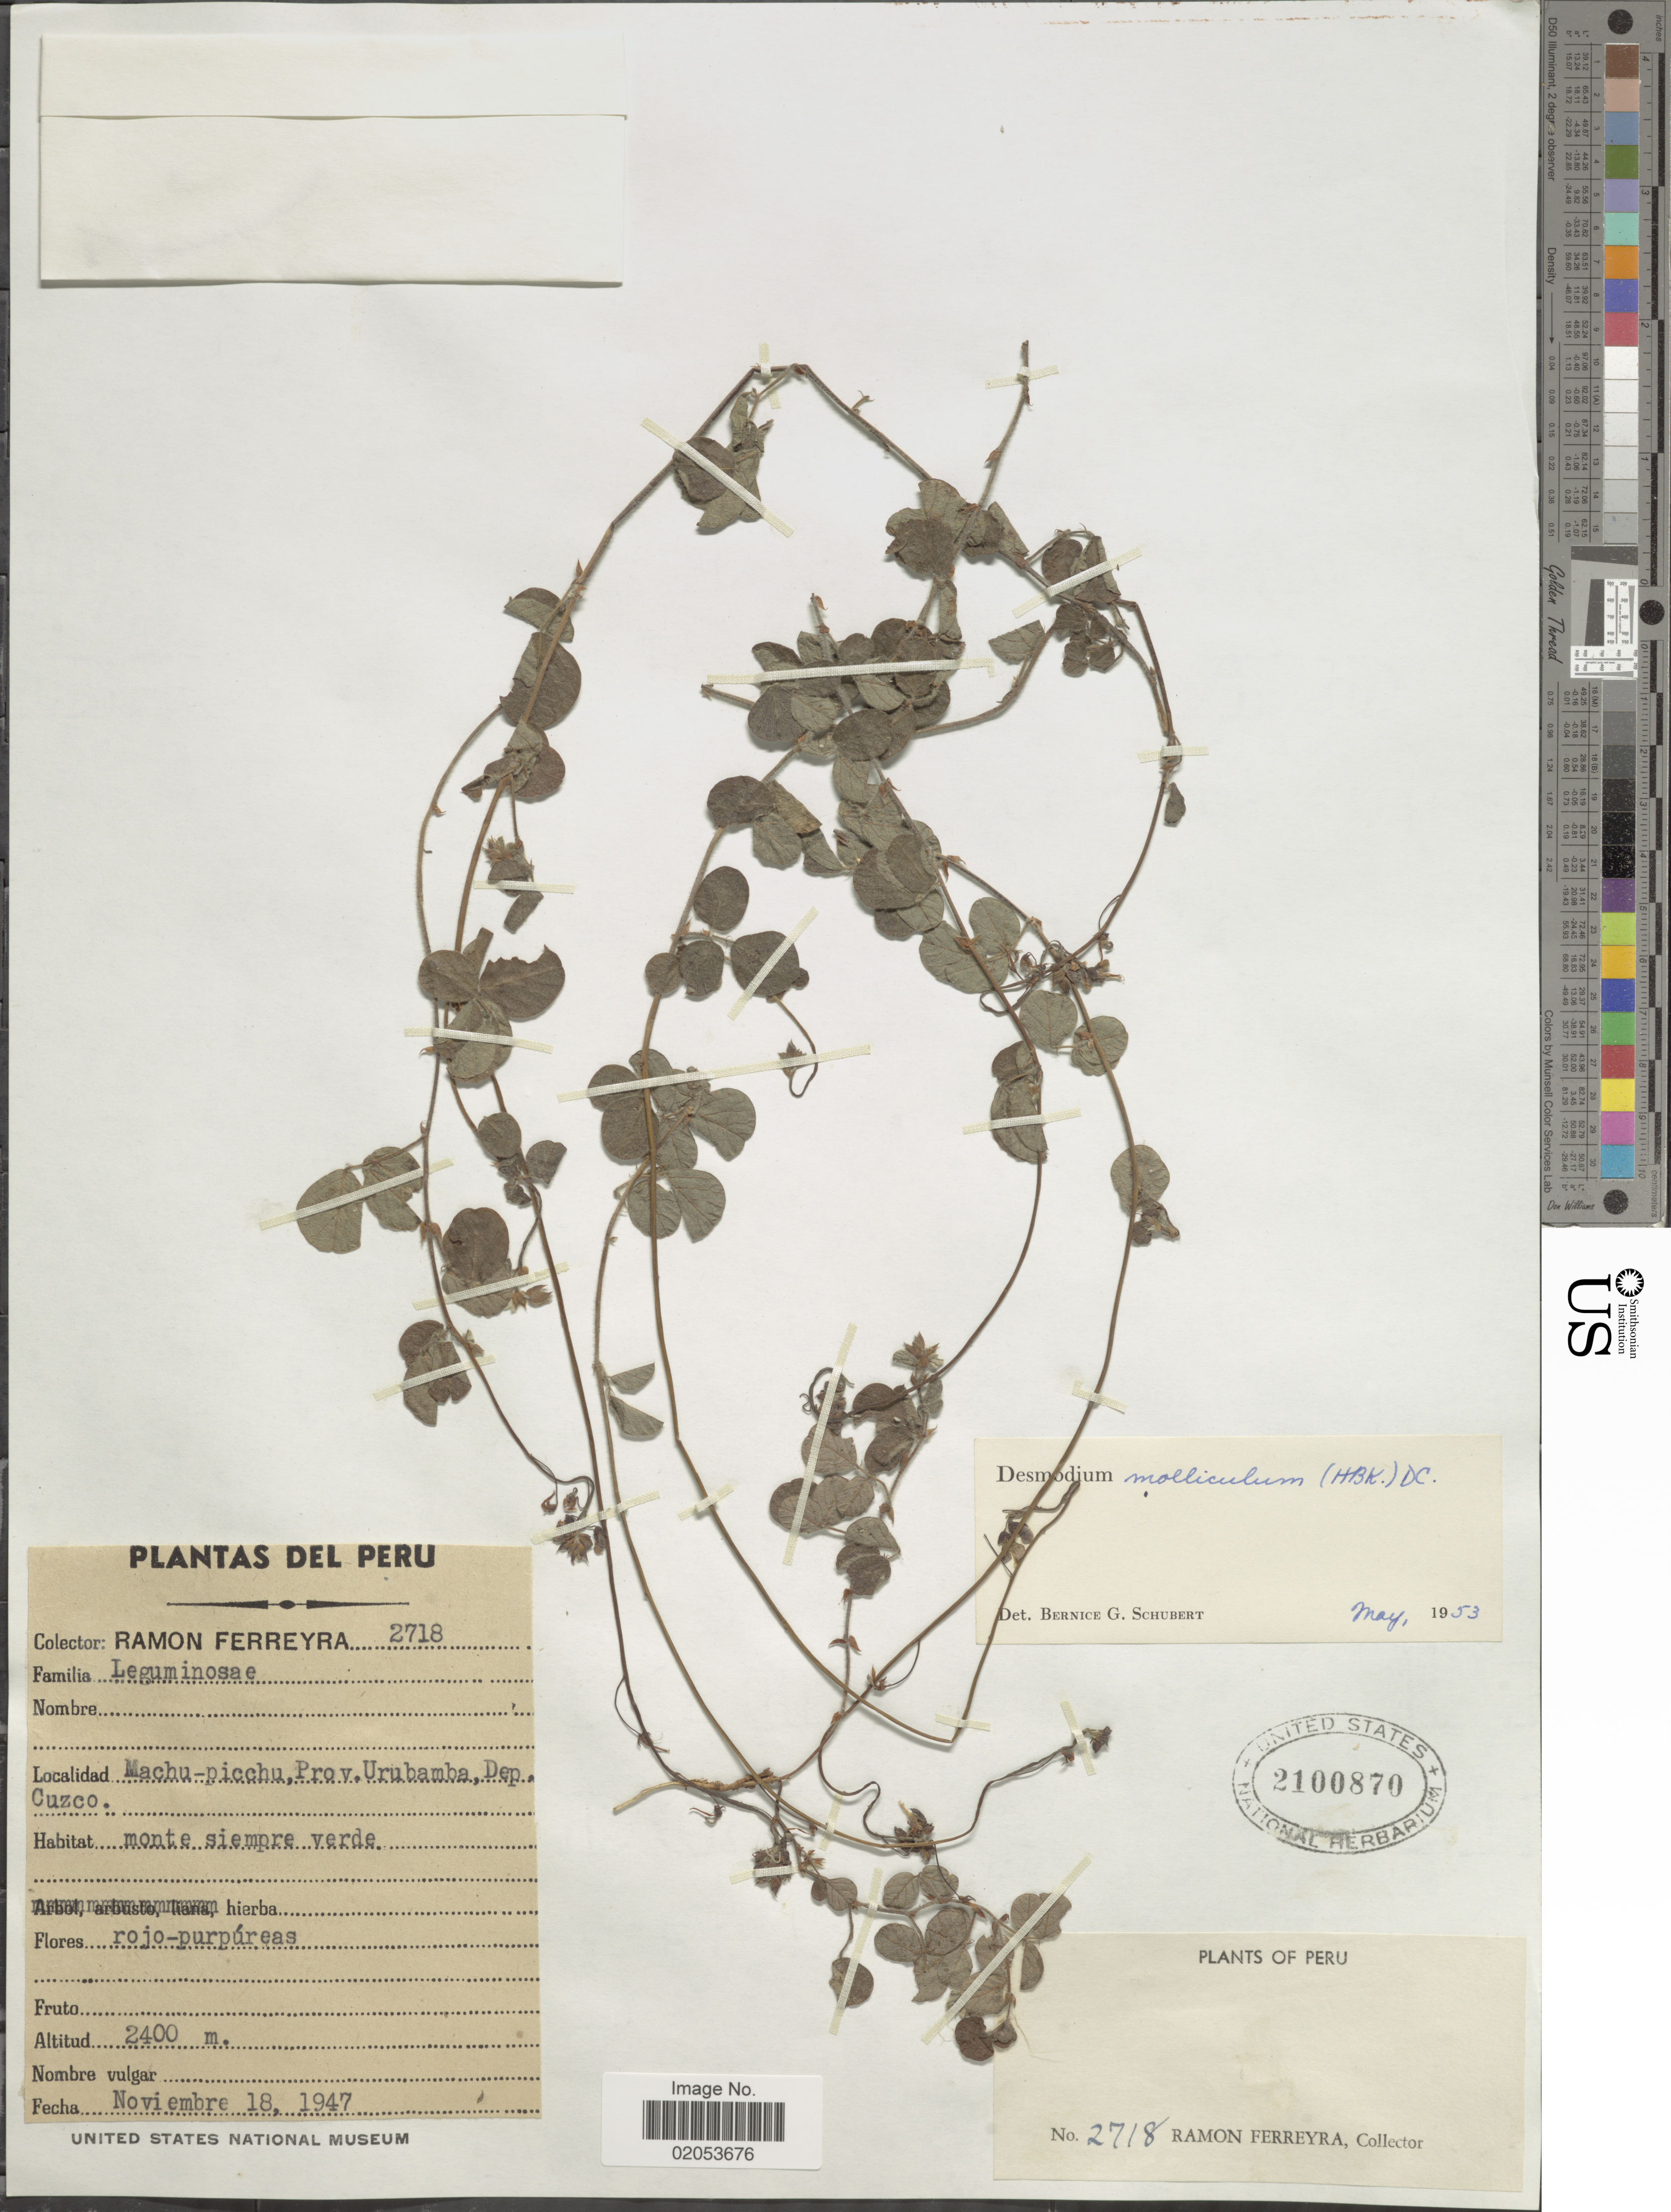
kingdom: Plantae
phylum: Tracheophyta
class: Magnoliopsida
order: Fabales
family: Fabaceae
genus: Desmodium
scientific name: Desmodium molliculum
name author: (Kunth) DC.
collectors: R. A. Ferreyra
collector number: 2718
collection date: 1947-11-18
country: Peru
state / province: Cusco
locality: Machu-picchu, Prov. Urubamba, monte siempre verde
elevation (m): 2400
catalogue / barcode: US 2100870